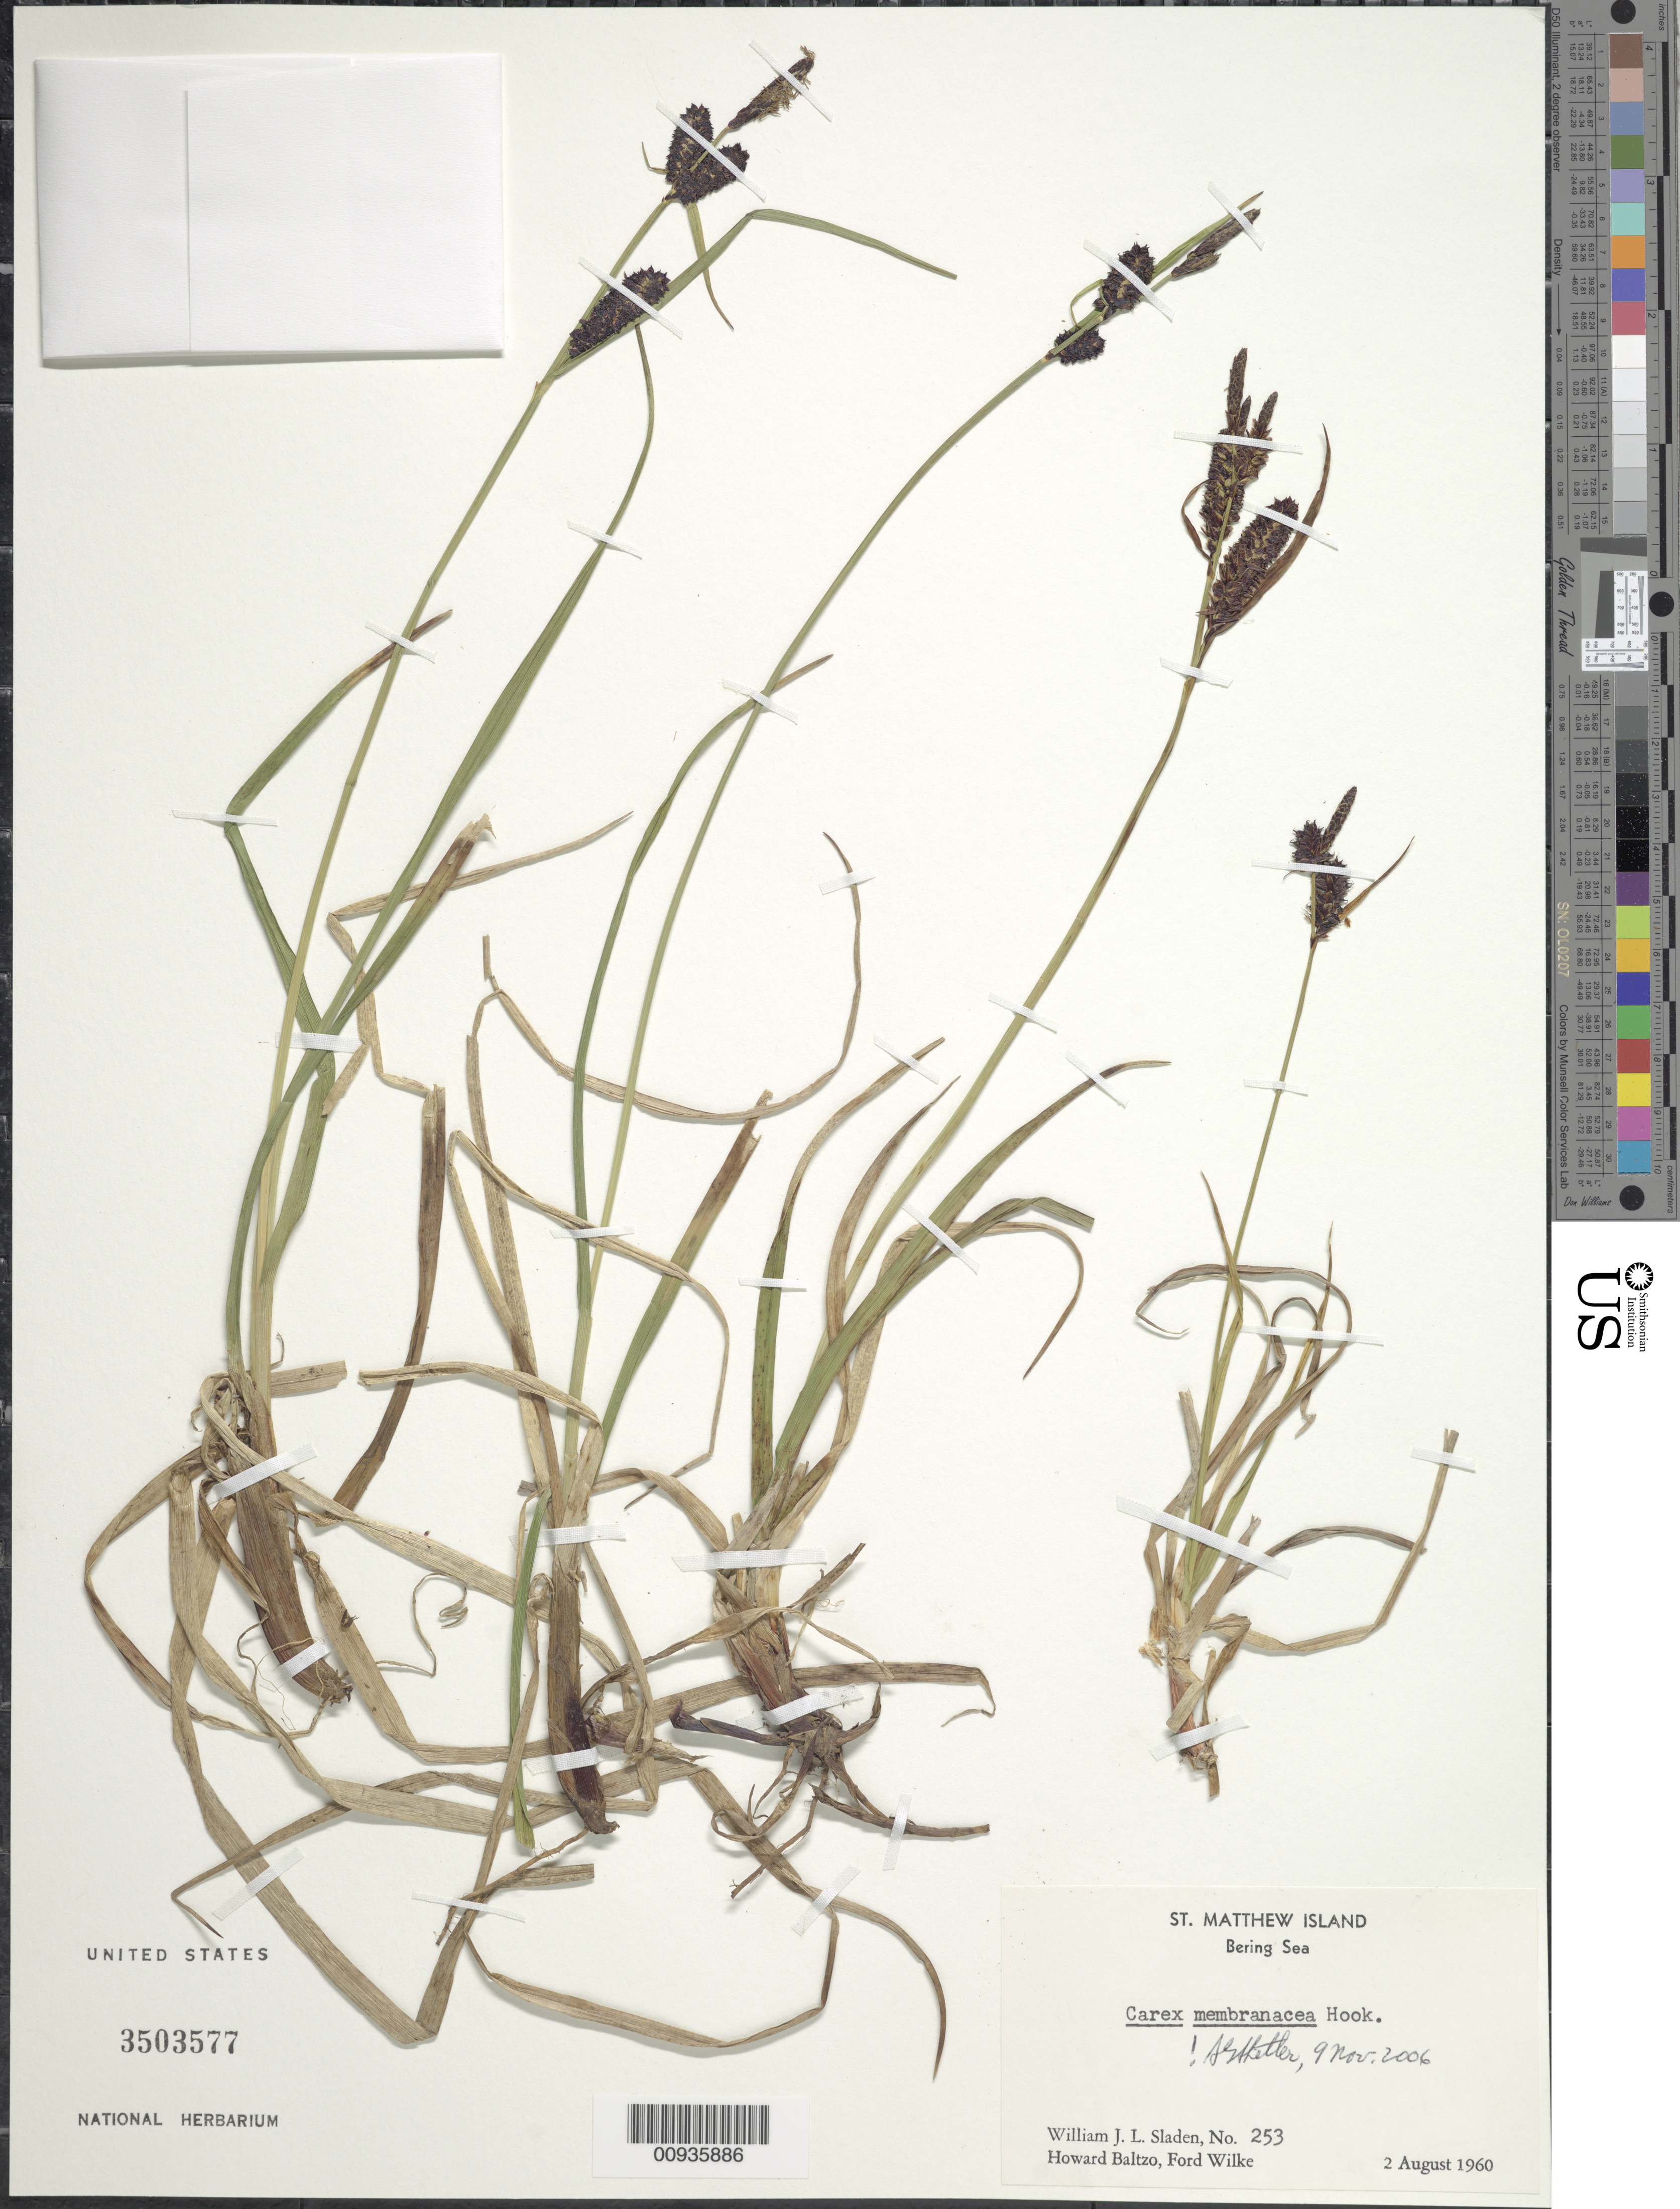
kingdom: Plantae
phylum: Tracheophyta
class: Liliopsida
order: Poales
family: Cyperaceae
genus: Carex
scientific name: Carex membranacea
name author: Hook.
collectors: W. Sladen, H. Baltzo & F. Wilke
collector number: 253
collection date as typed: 02 Aug 1960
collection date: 1960-08-02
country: United States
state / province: Alaska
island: St. Matthew Island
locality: St. Matthew Island, Bering Sea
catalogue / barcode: US 3503577